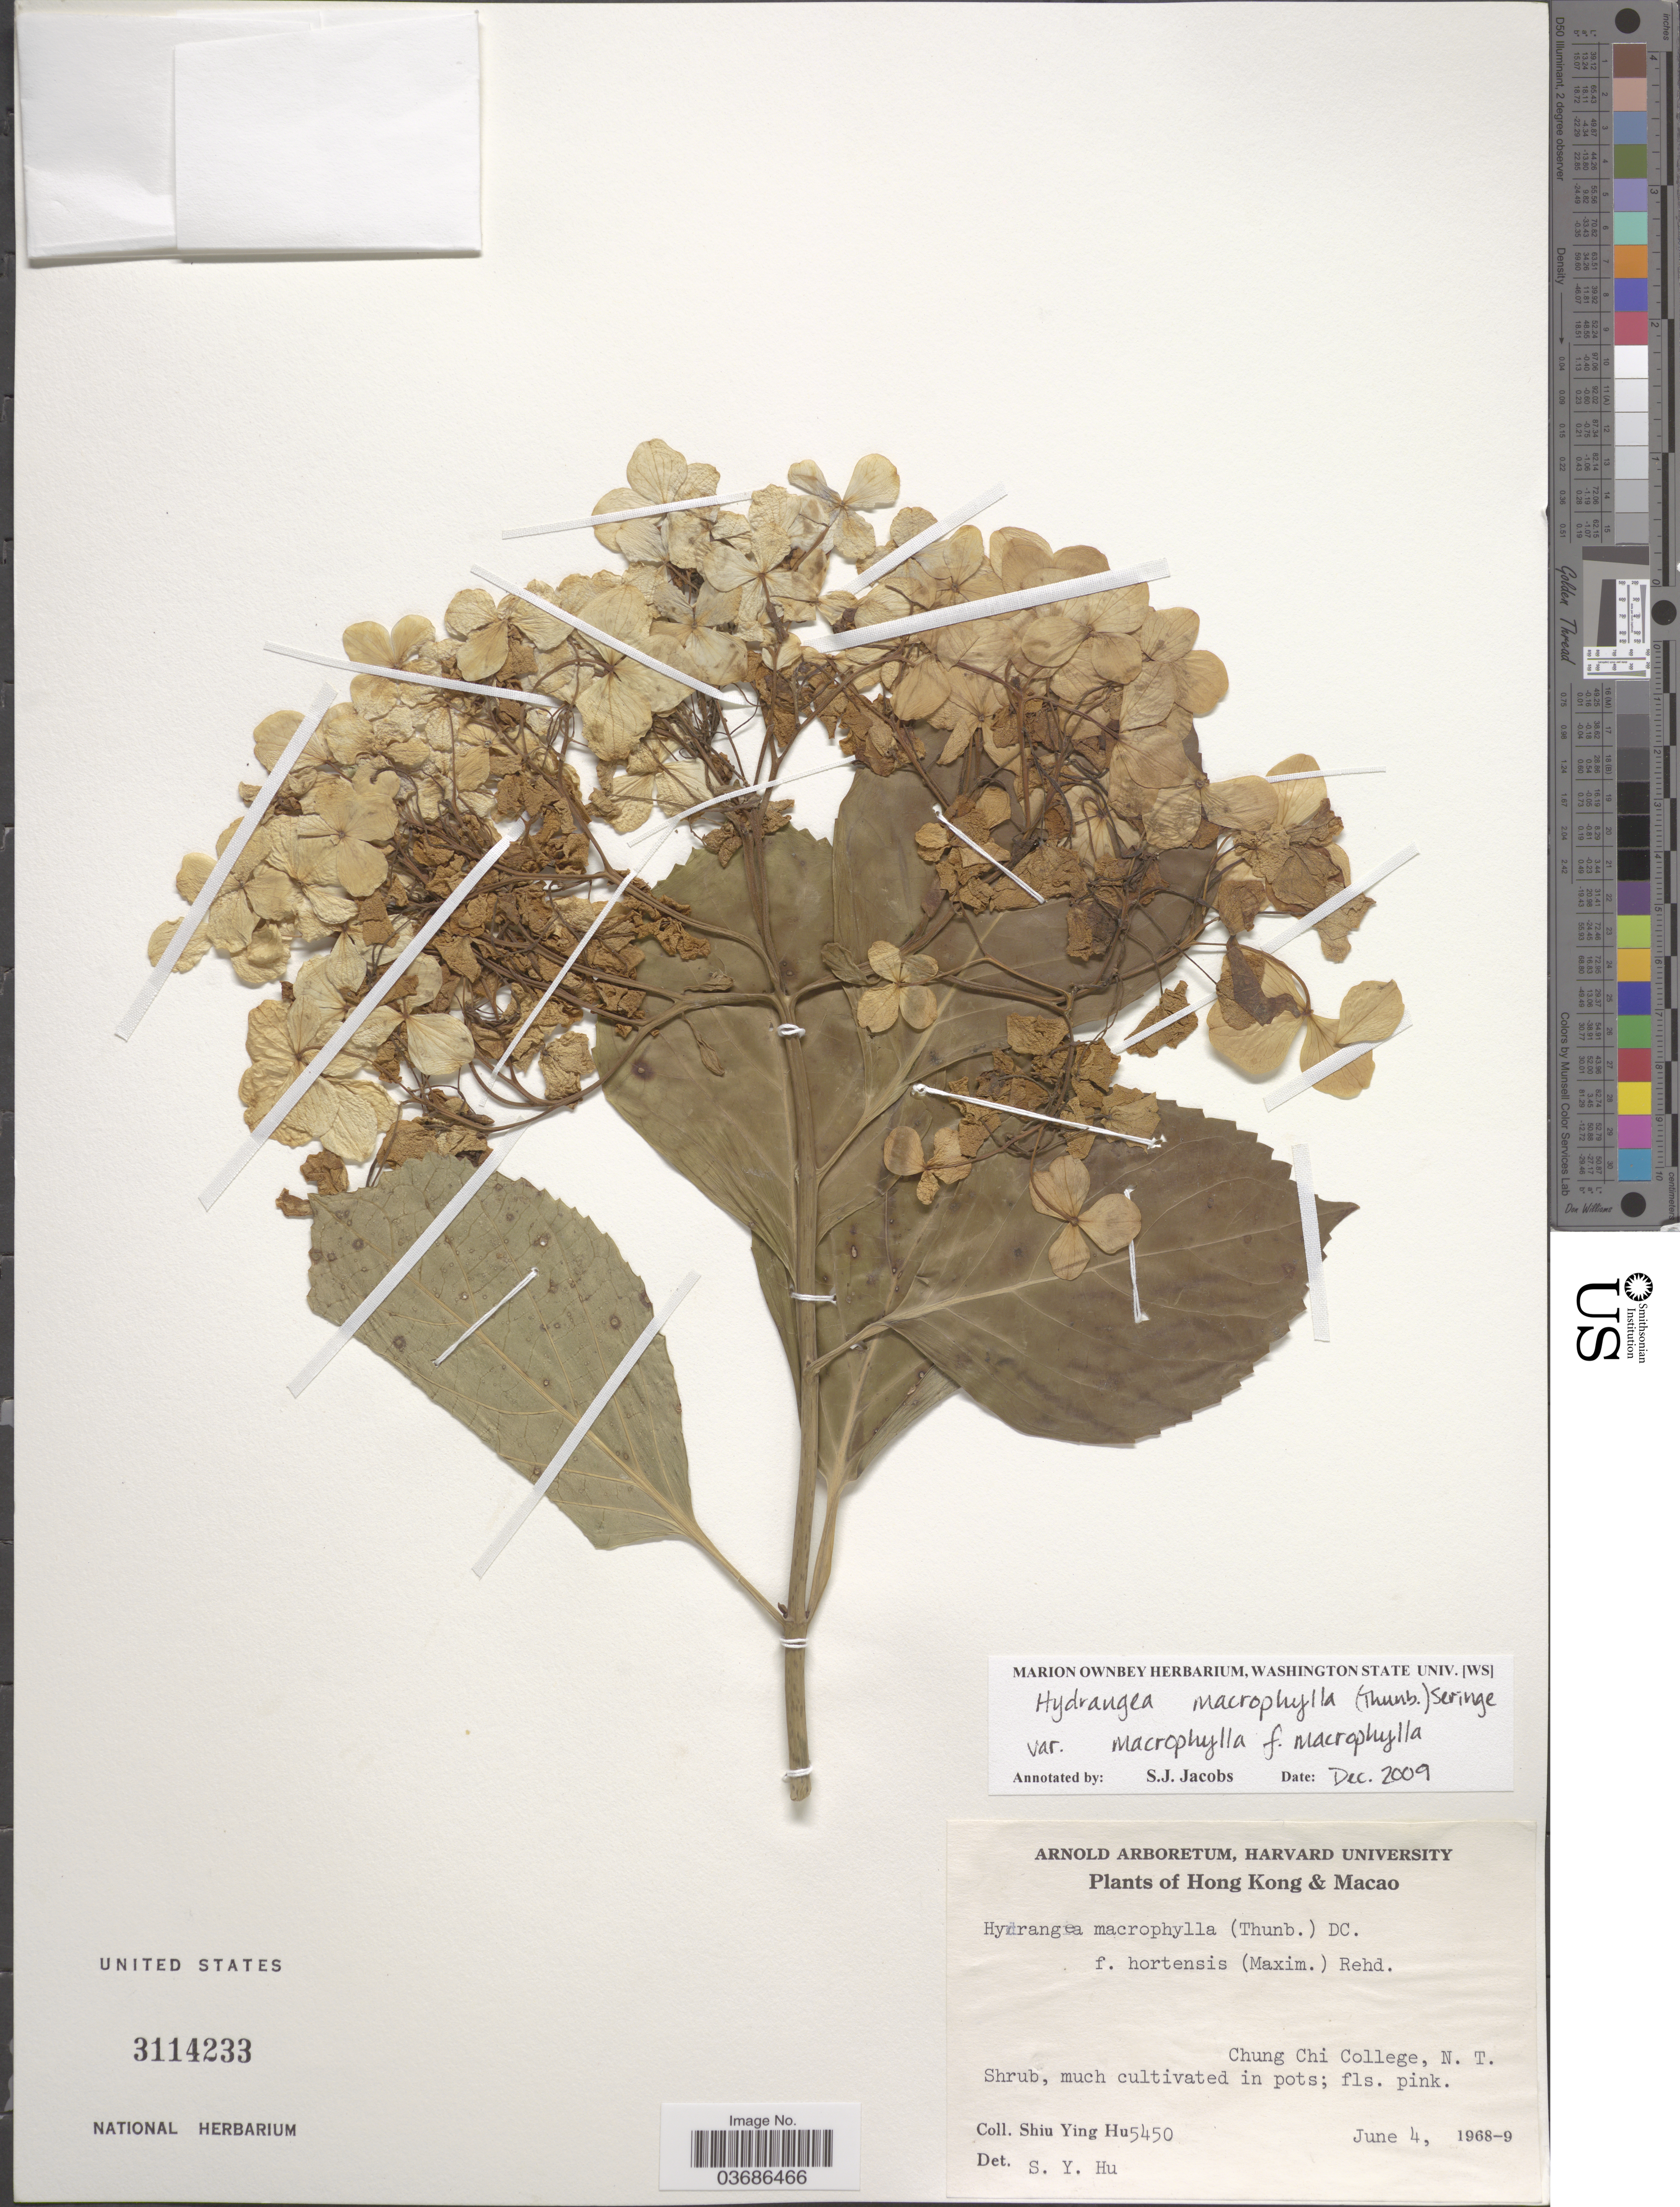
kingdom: Plantae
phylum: Tracheophyta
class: Magnoliopsida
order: Cornales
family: Hydrangeaceae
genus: Hydrangea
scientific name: Hydrangea macrophylla subsp. macrophylla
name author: (Thunb.) Ser.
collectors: S. Y. Hu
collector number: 5450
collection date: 1968-06-04/1969-06-04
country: China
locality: Hong Kong & Macao. Chung Chi College, N.T.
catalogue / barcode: US 3114233